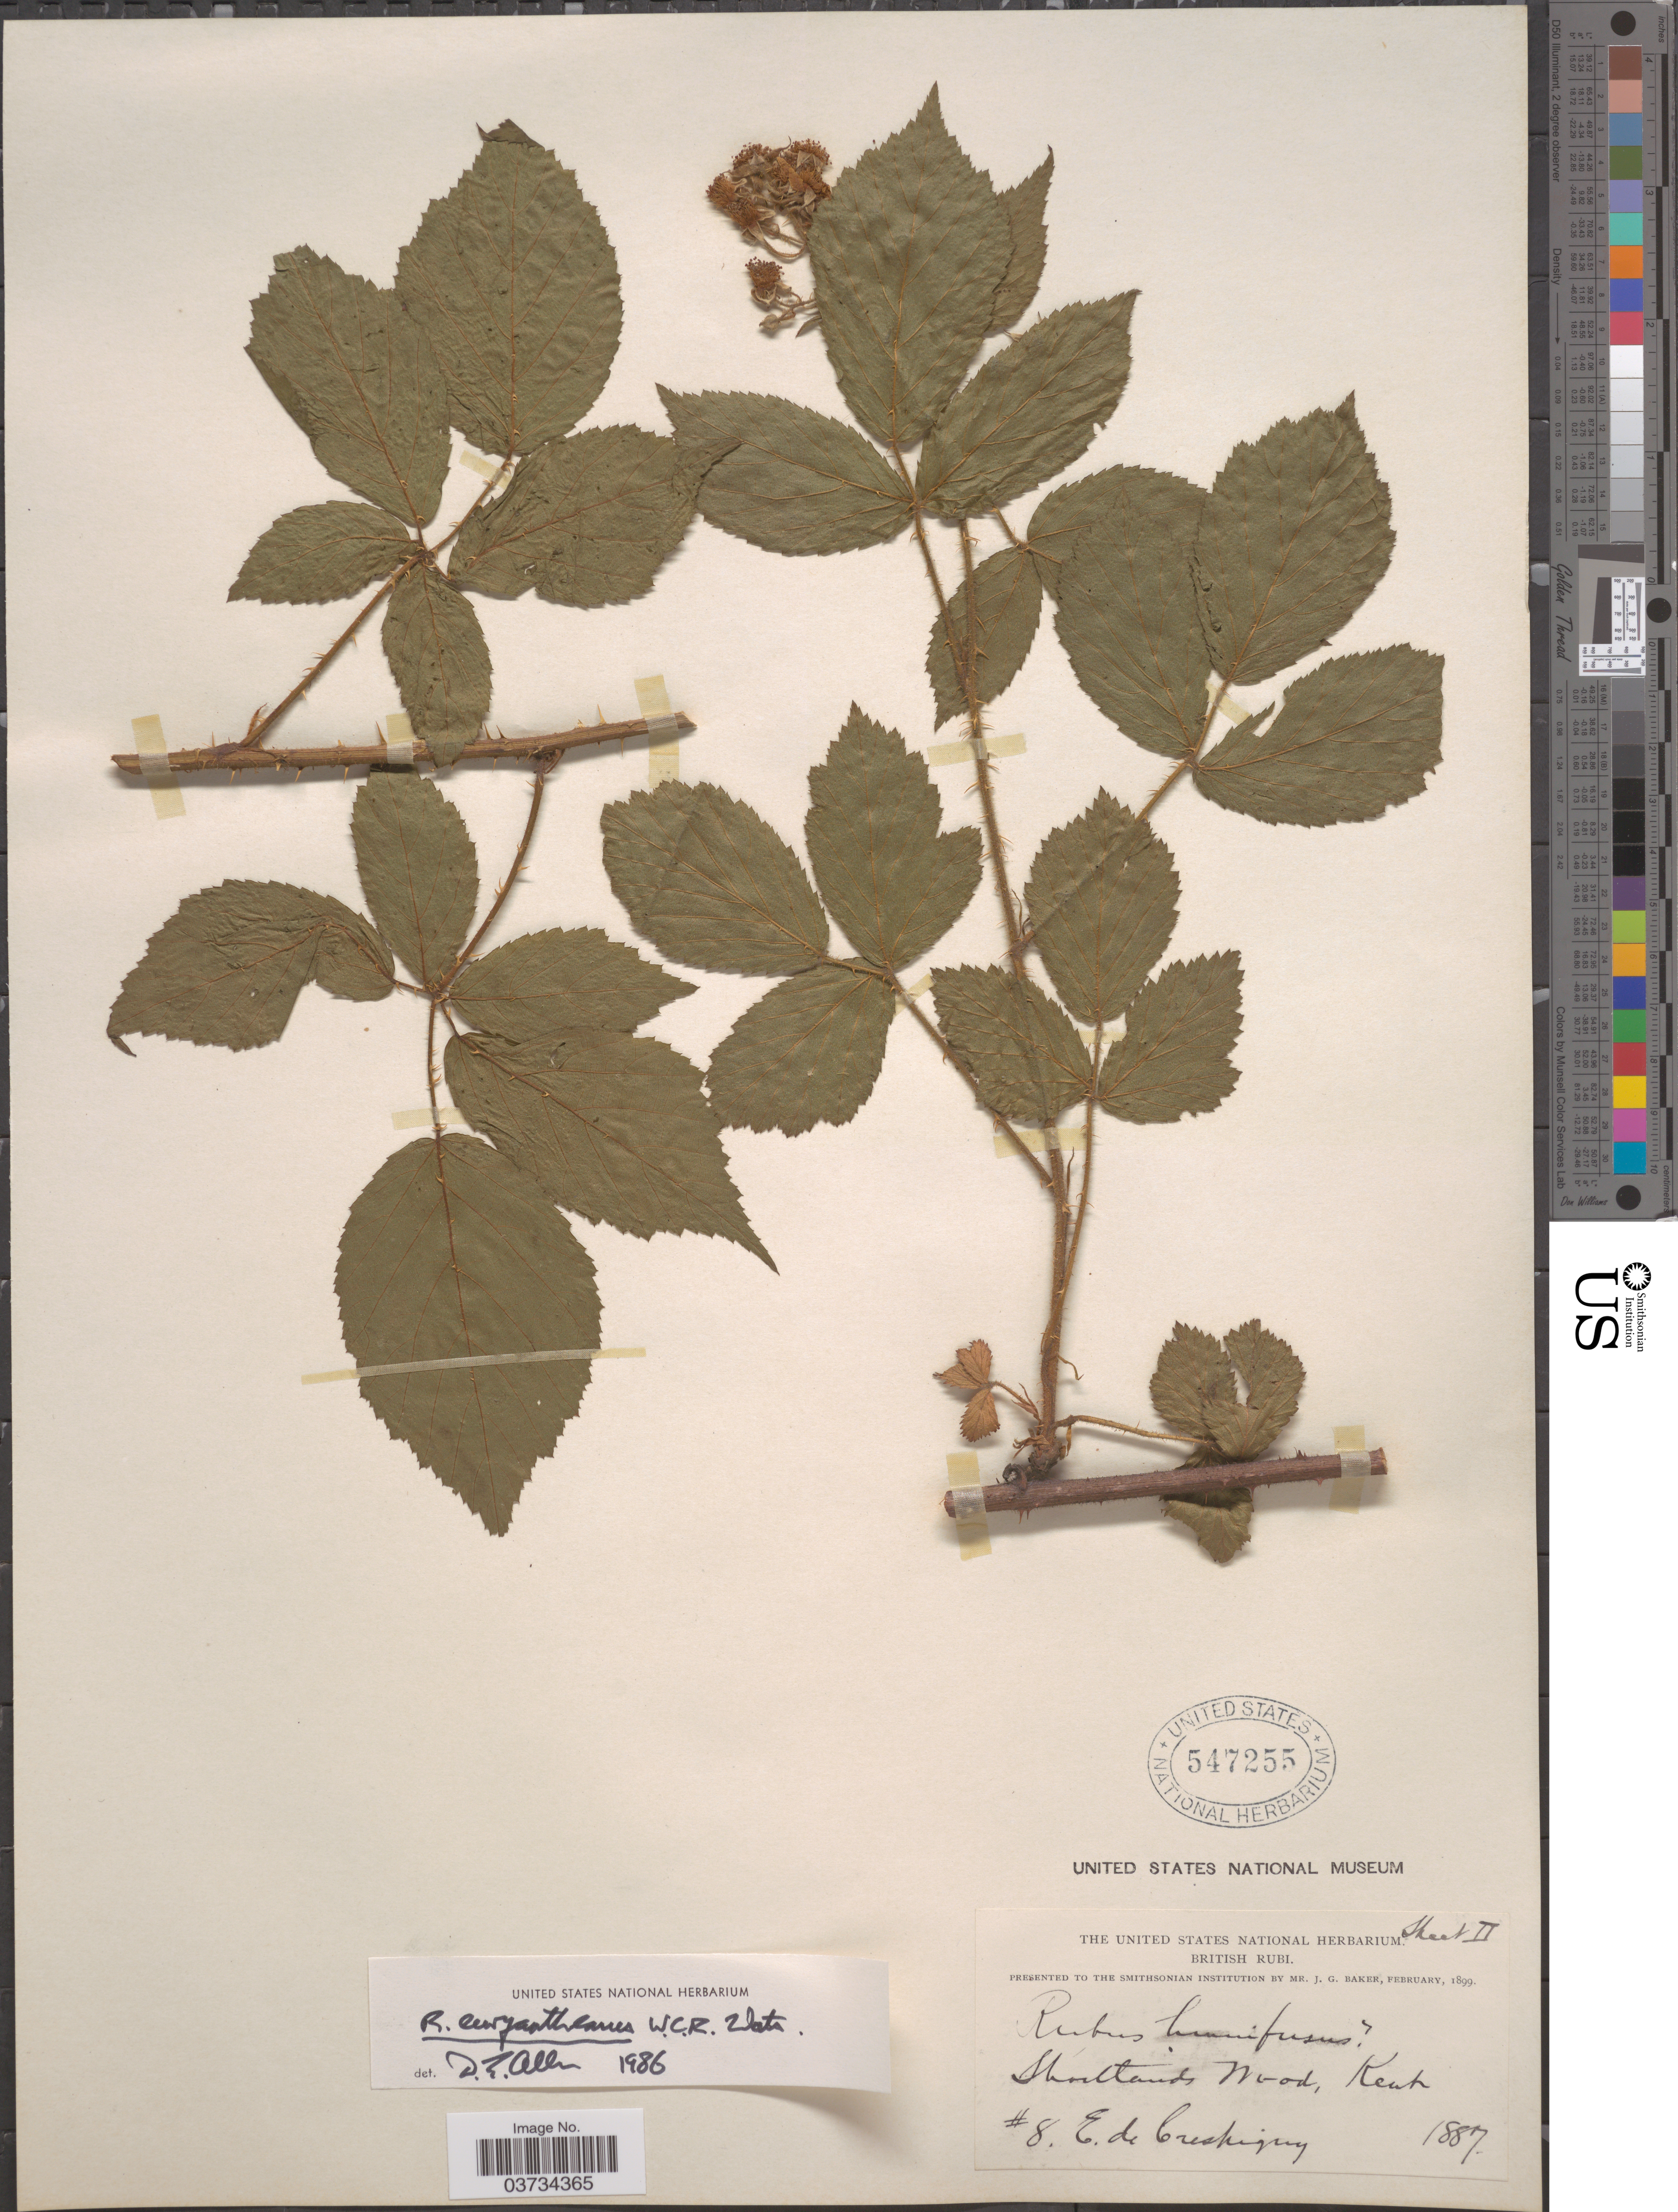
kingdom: Plantae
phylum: Tracheophyta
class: Magnoliopsida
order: Rosales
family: Rosaceae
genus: Rubus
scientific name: Rubus euryanthemus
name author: W.C.R. Watson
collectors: E. de Crespigny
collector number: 8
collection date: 1887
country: United Kingdom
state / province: England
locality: Shortlands Wood, Kent.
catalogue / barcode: US 547255